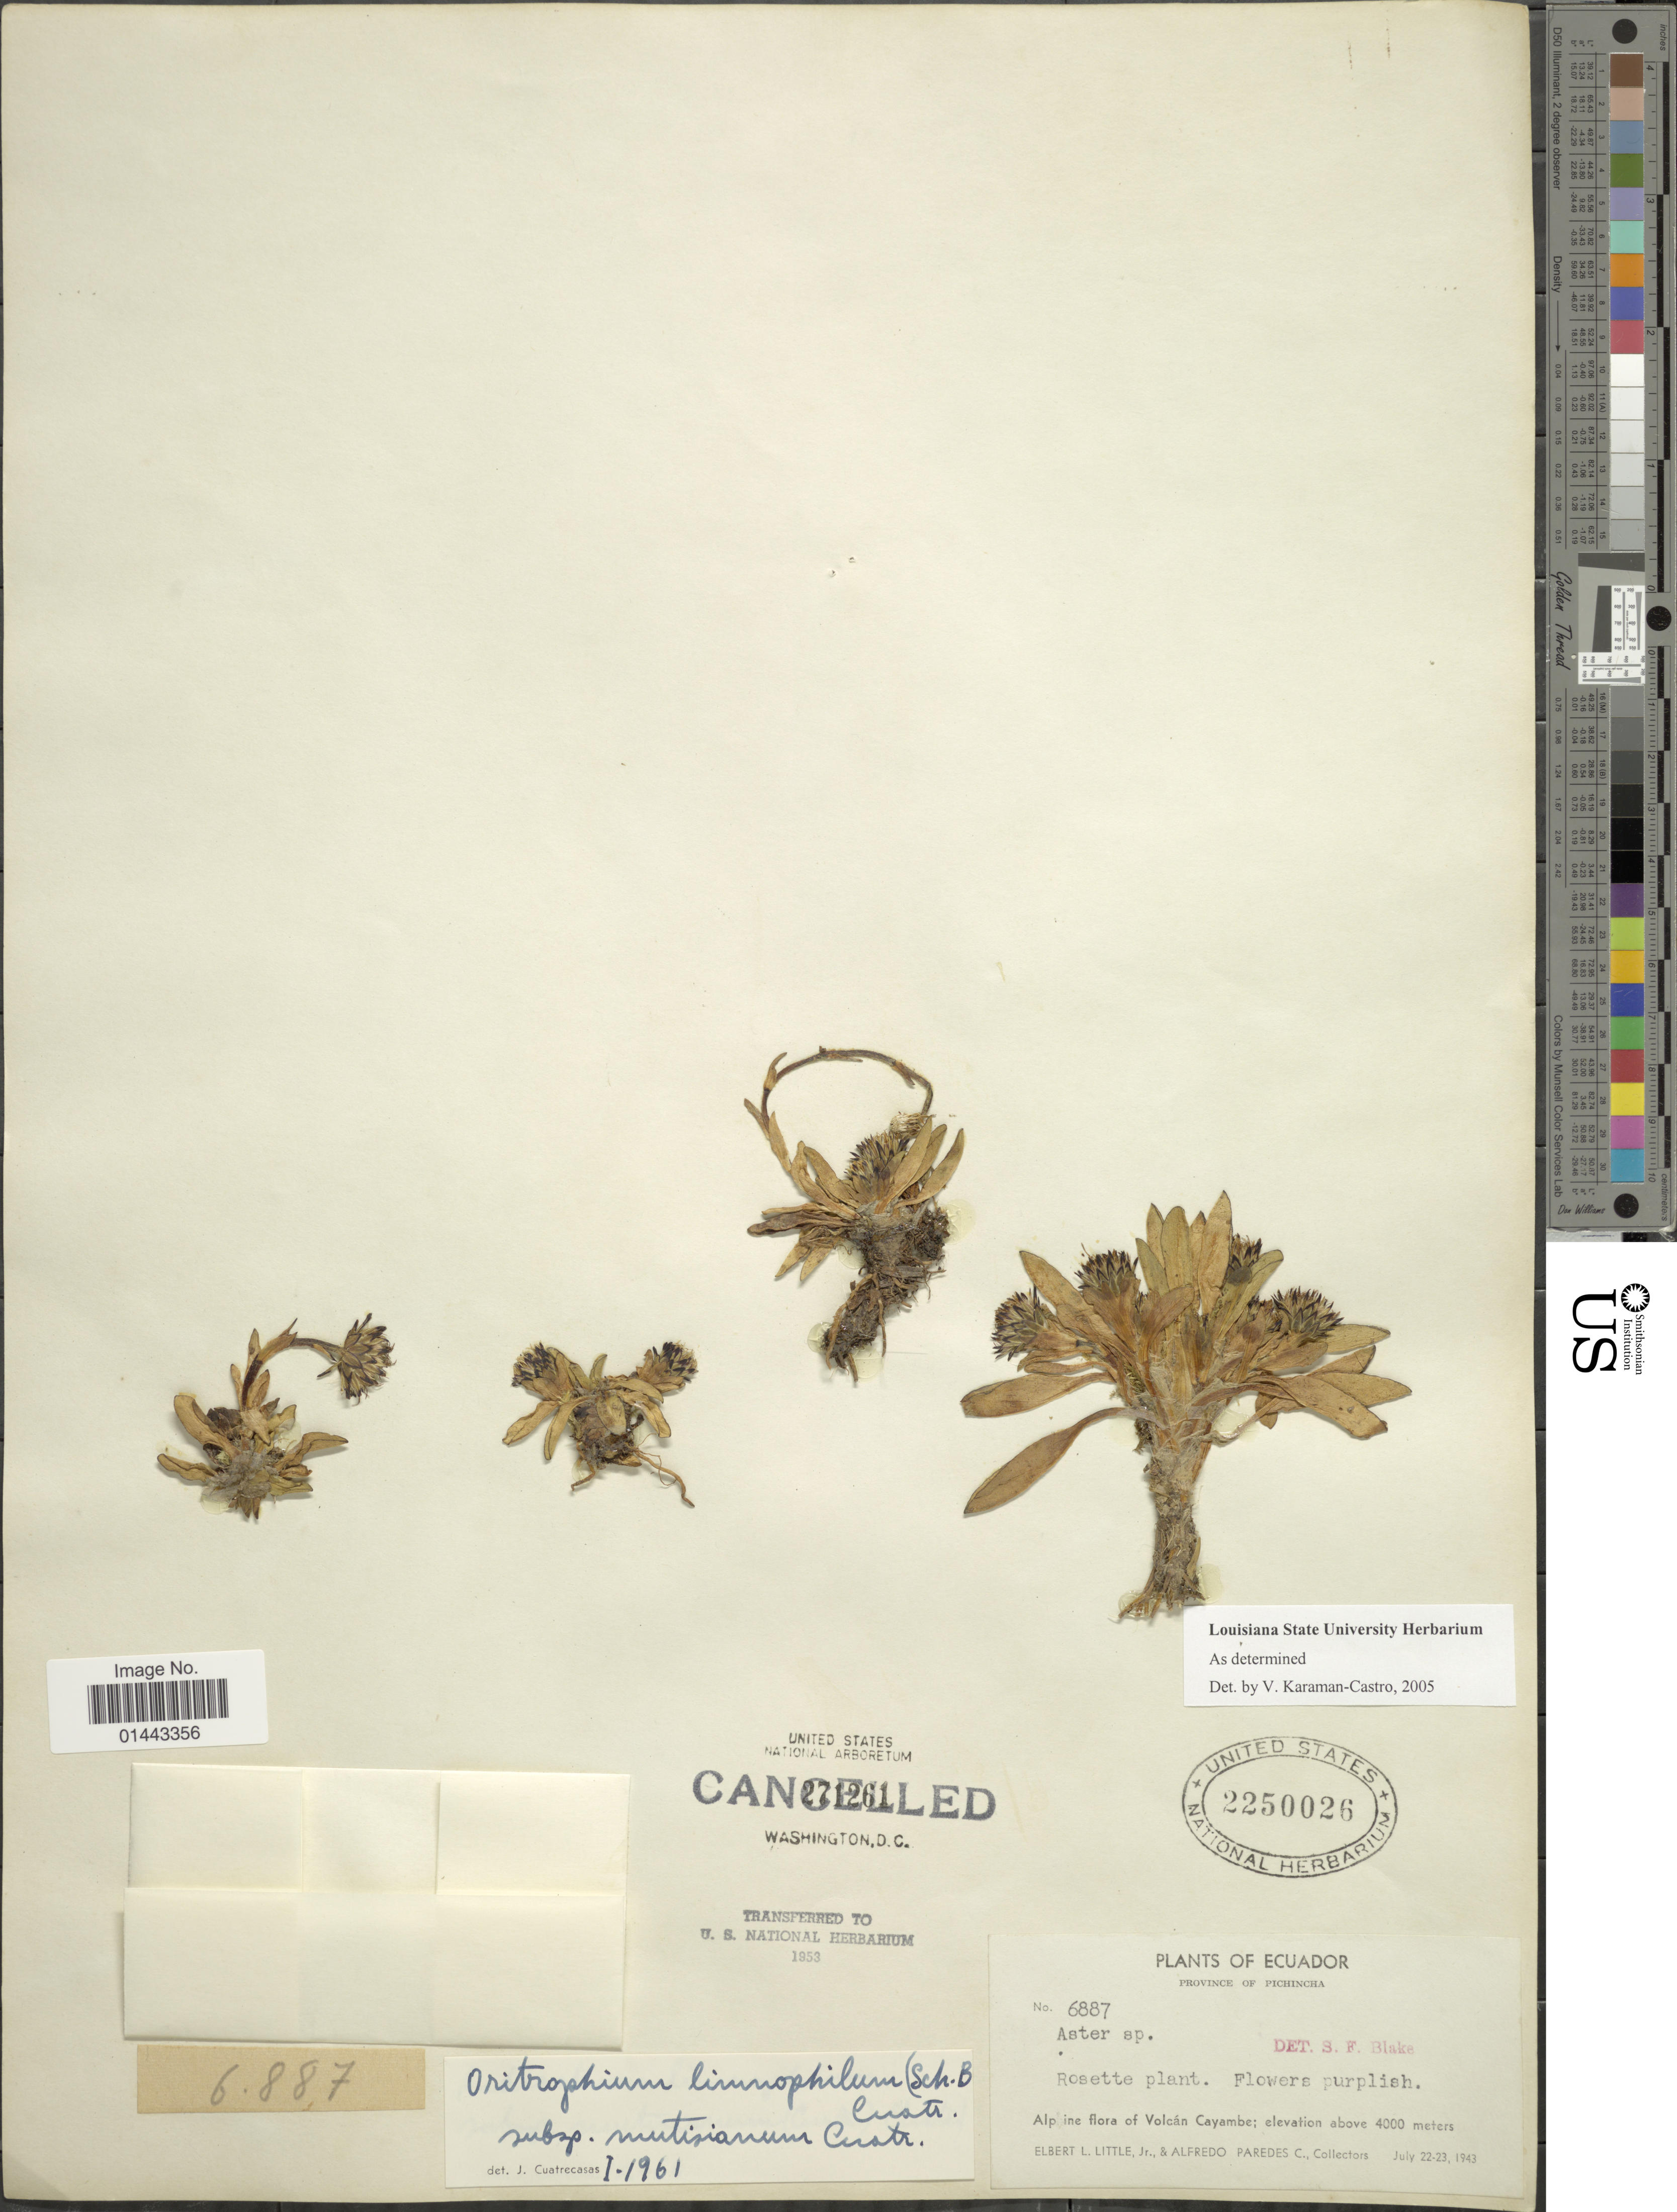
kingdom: Plantae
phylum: Tracheophyta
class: Magnoliopsida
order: Asterales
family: Asteraceae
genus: Oritrophium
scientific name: Oritrophium limnophilum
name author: (Sch. Bip.) Cuatrec.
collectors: E. L. Little & A. Paredes C.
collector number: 6887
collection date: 1943-07-22/1943-07-23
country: Ecuador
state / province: Pichincha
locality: Alpine flora of Cayambe.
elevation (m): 4000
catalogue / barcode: US 2250026